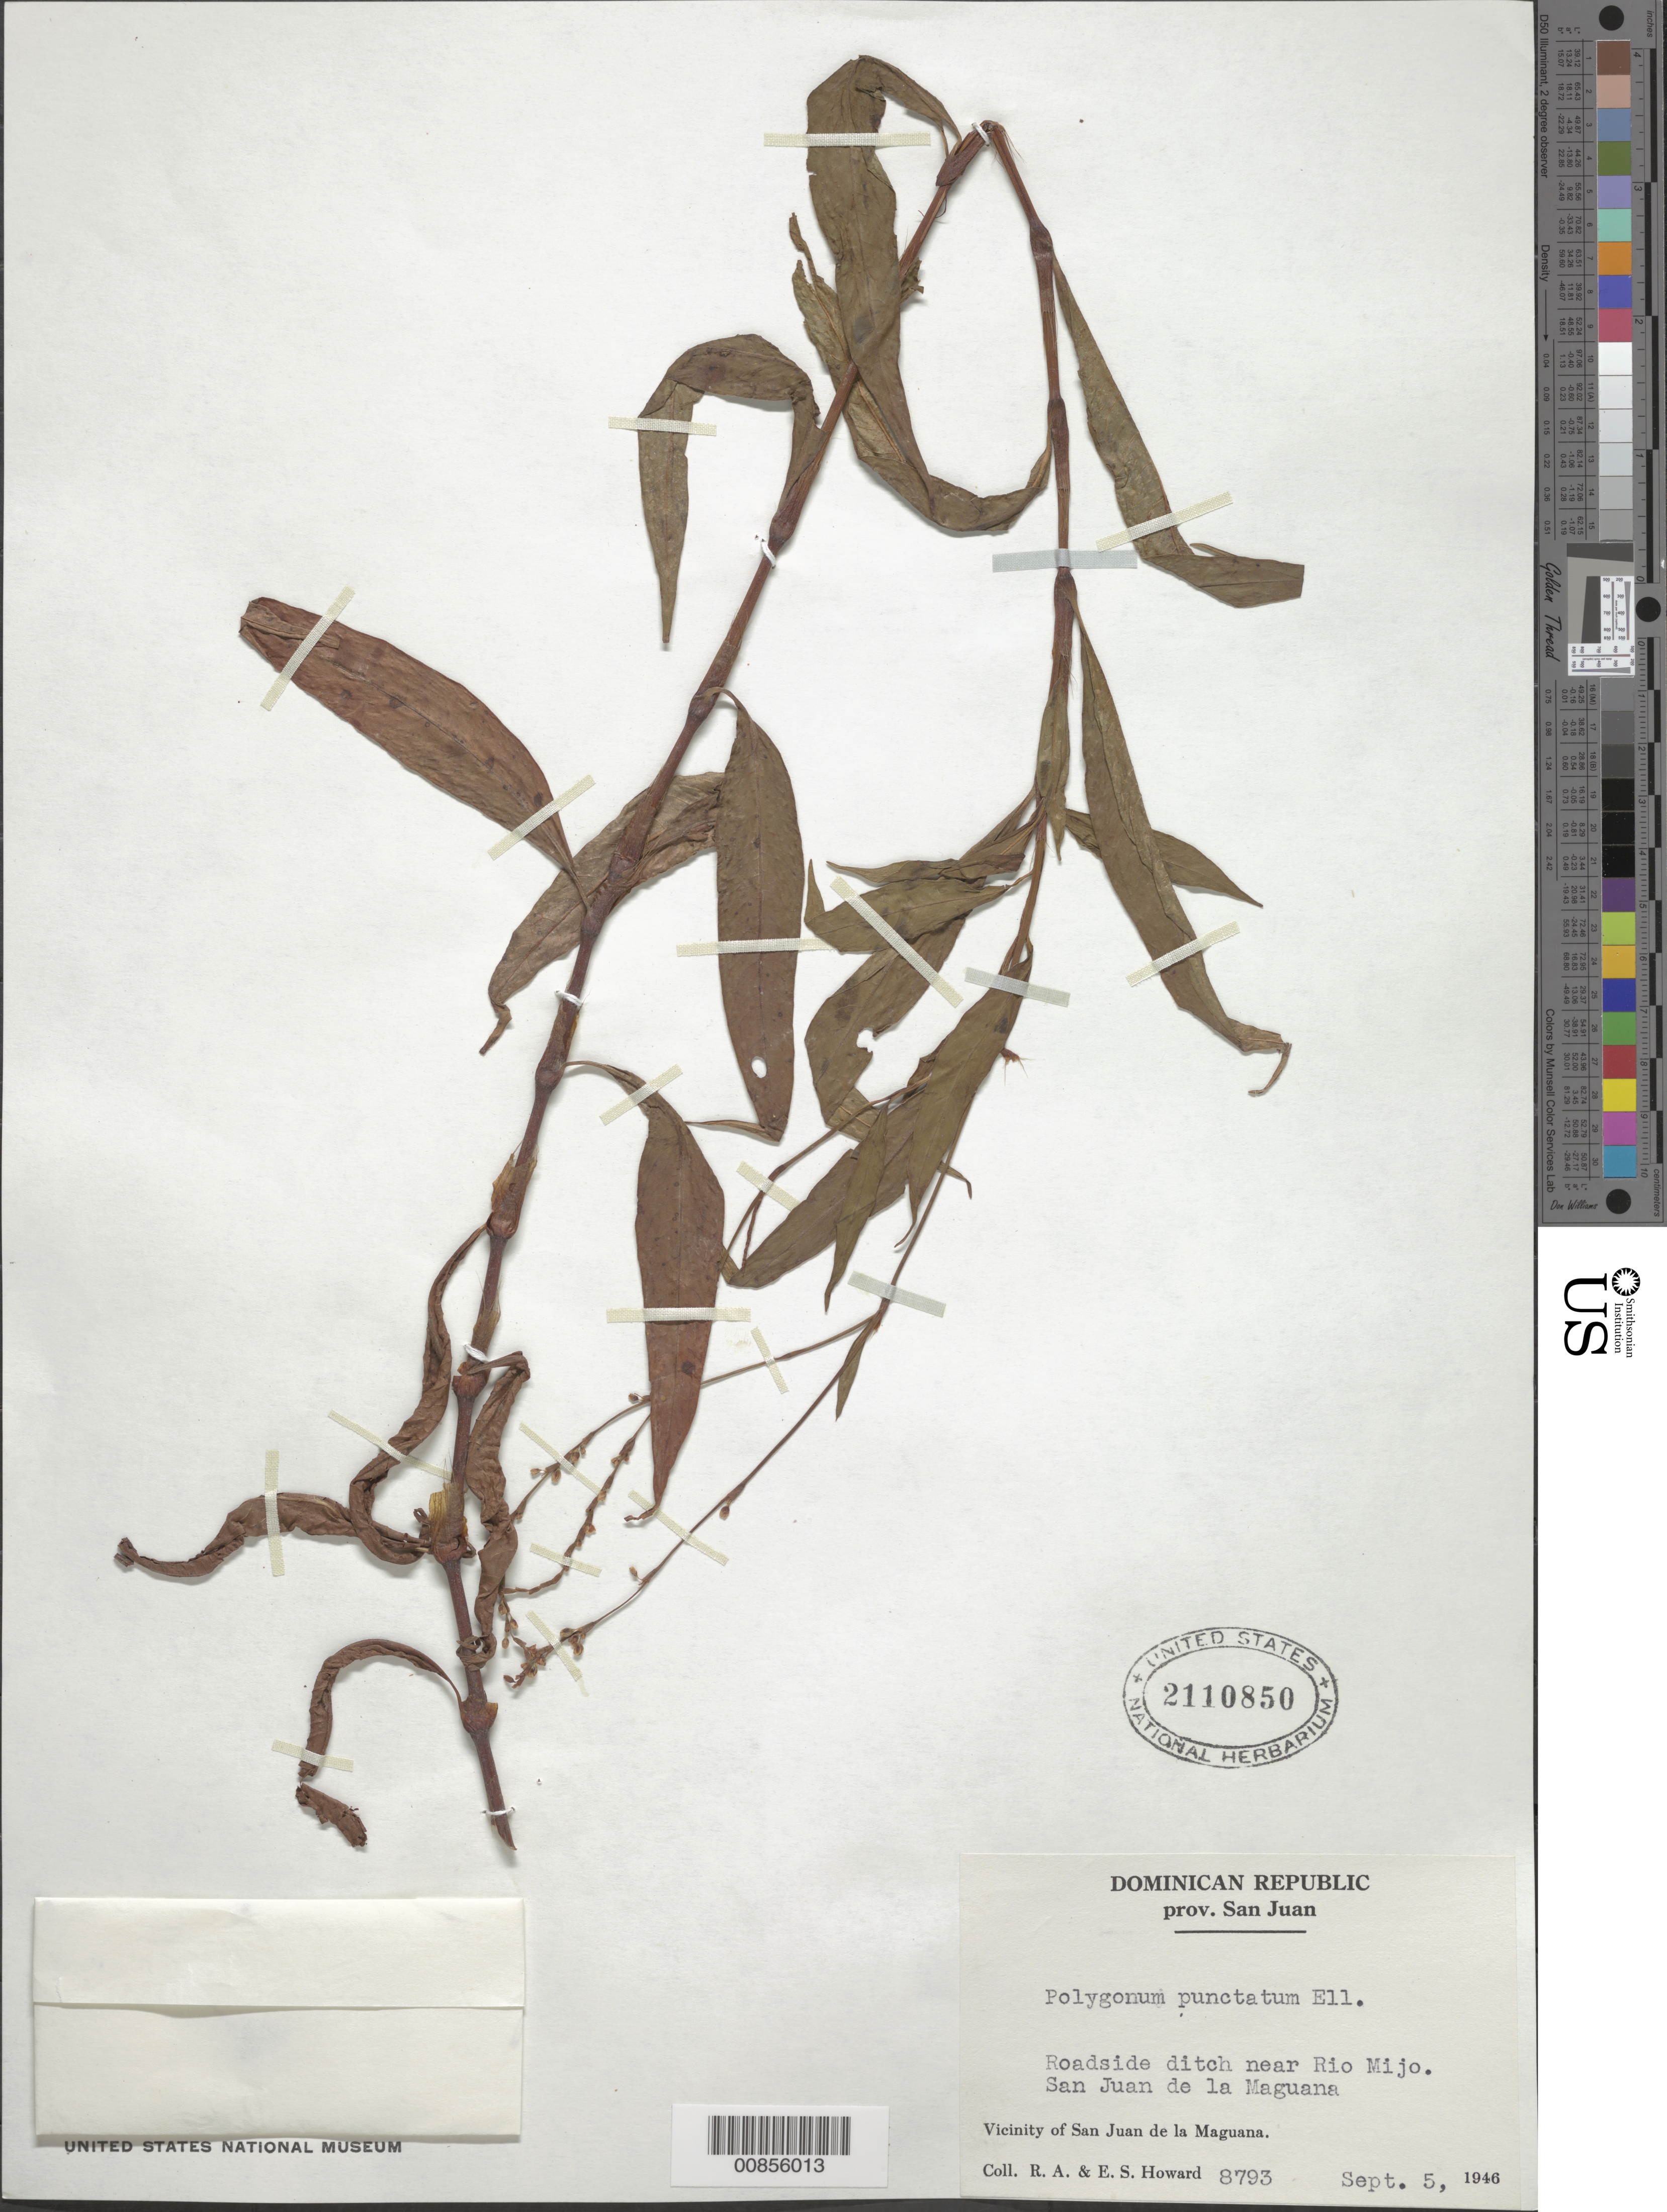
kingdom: Plantae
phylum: Tracheophyta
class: Magnoliopsida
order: Caryophyllales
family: Polygonaceae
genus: Polygonum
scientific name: Polygonum punctatum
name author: Elliott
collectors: R. A. Howard & E. S. Howard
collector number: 8793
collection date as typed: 05 Sep 1946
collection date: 1946-09-05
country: Dominican Republic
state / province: San Juan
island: Hispaniola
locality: Roadside ditch near Río Mijo. San Juan de la Maguana.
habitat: Roadside ditch near river.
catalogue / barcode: US 2110850